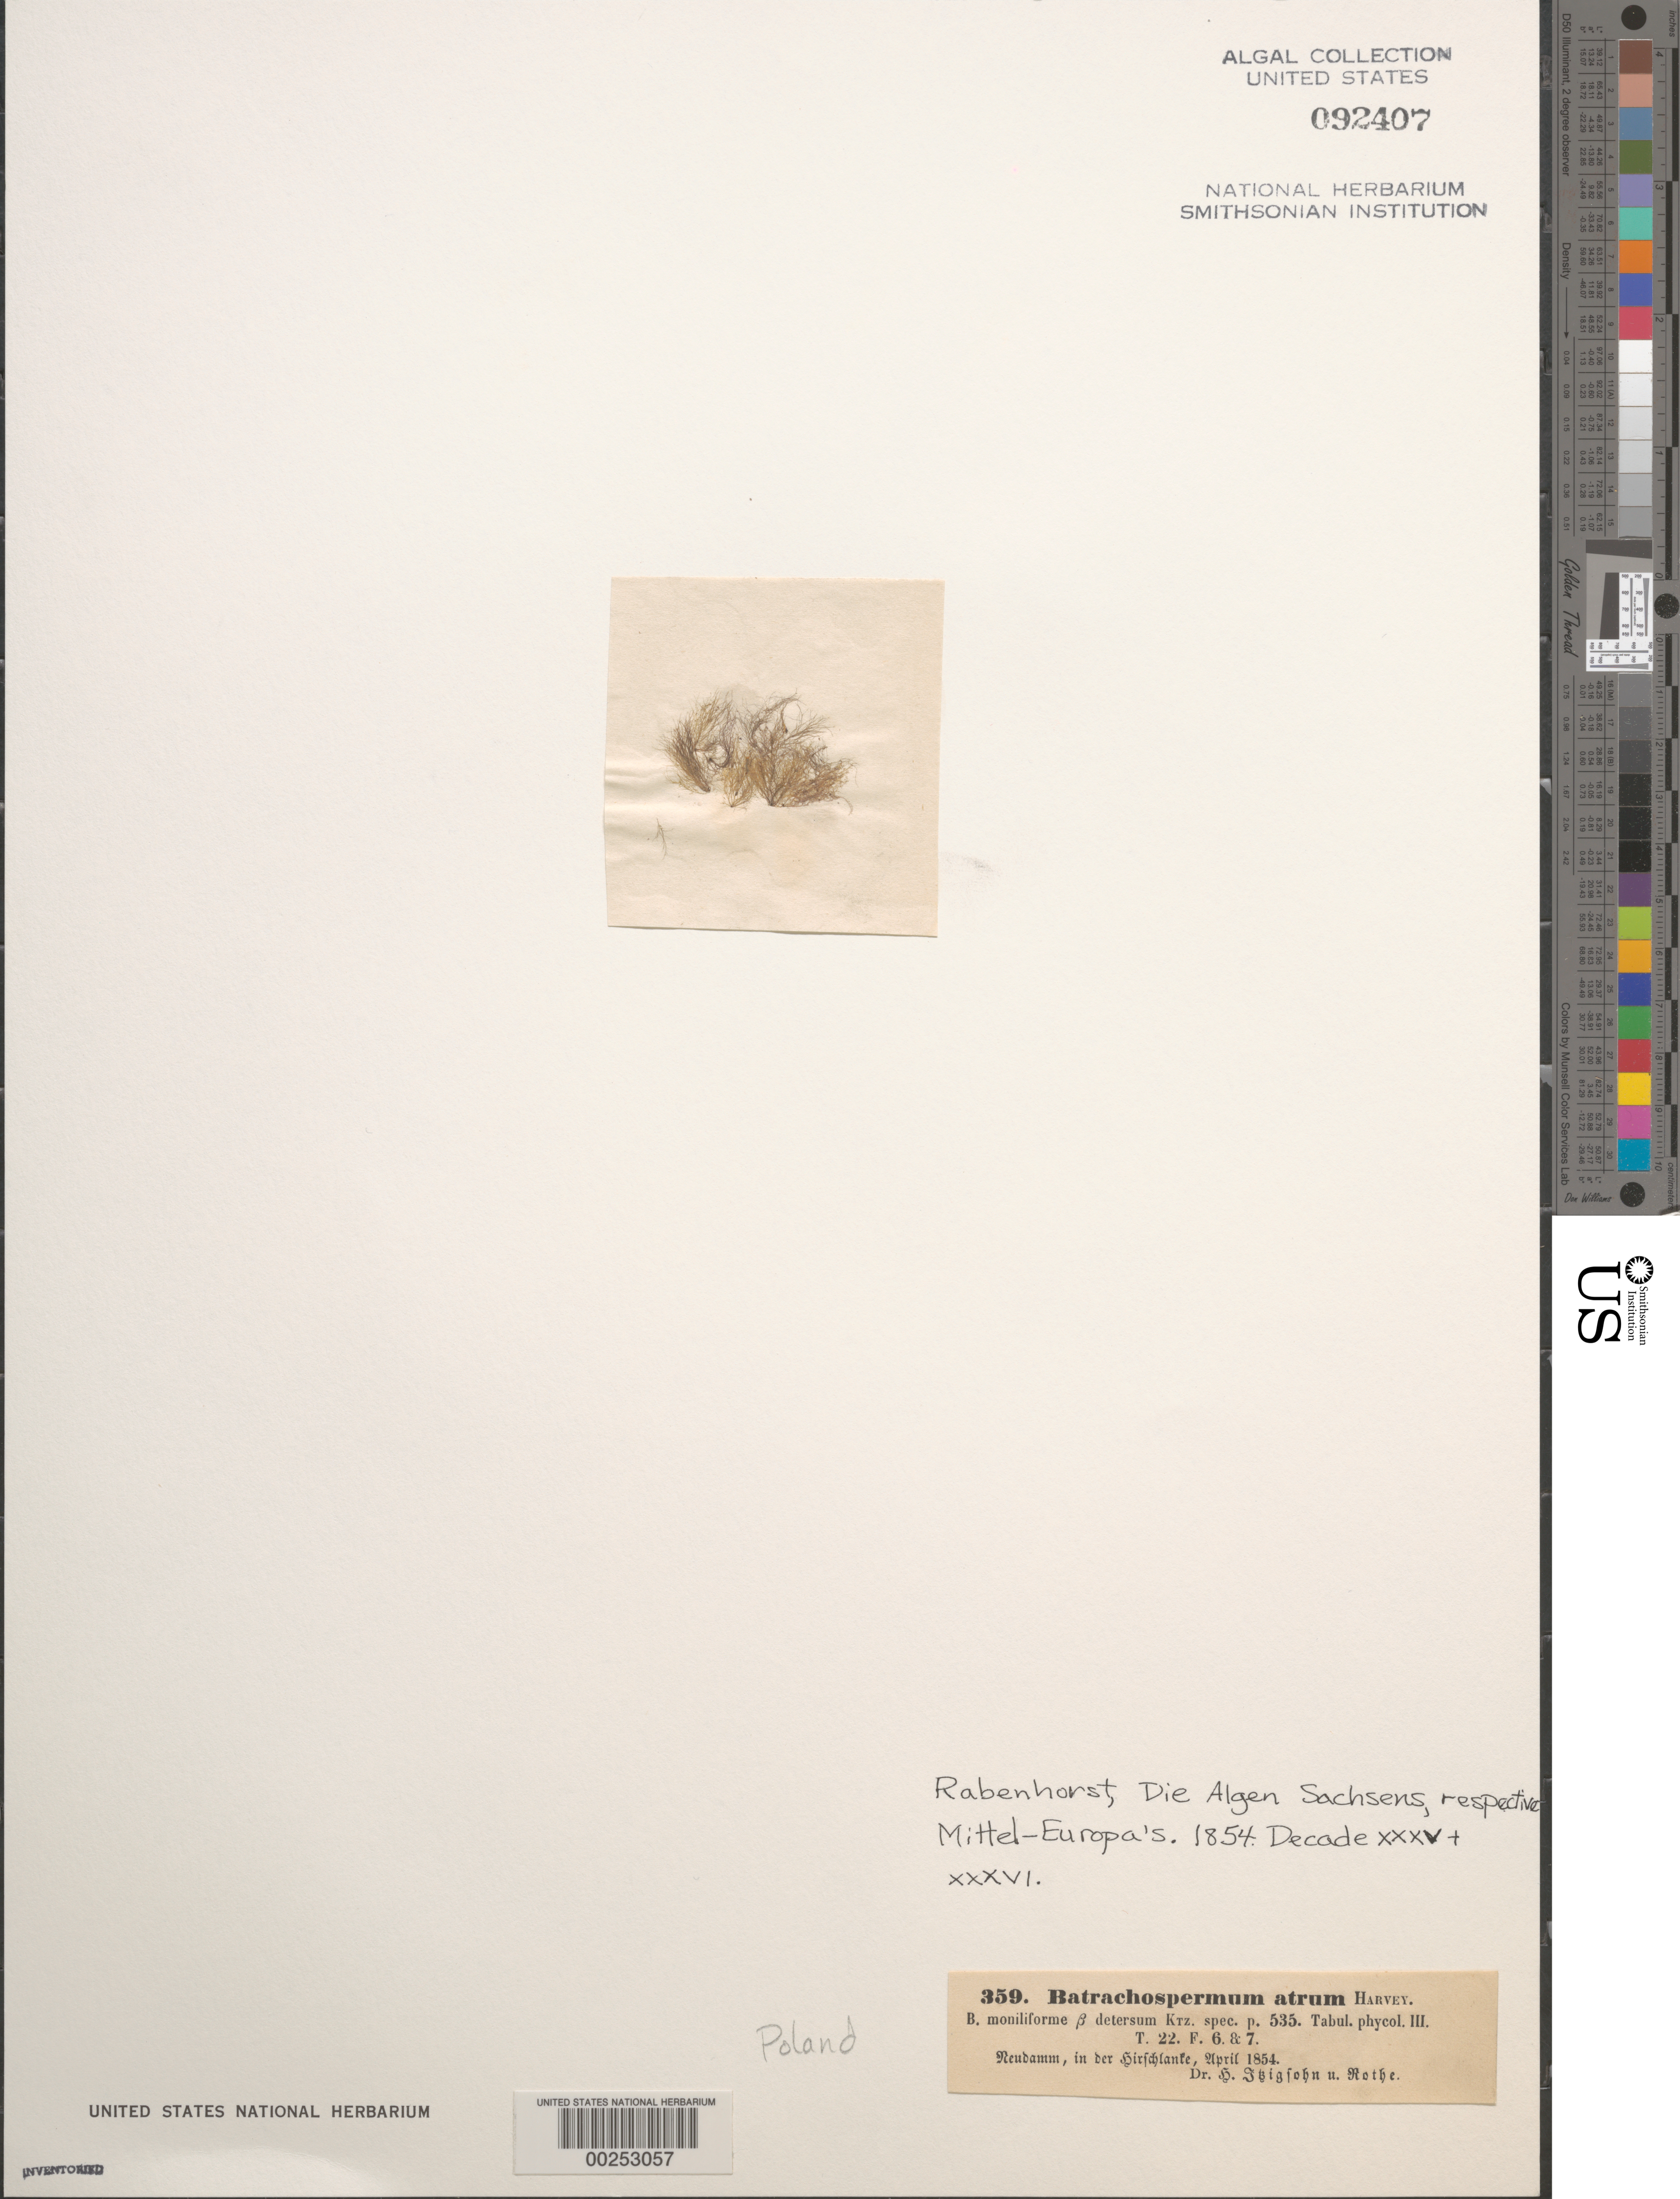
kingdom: Plantae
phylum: Rhodophyta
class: Florideophyceae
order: Batrachospermales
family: Batrachospermaceae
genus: Torularia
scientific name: Torularia atra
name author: (Hudson) M.J. Wynne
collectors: H. Itzigsohn & Rothe, --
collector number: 359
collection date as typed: Apr 1854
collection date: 1854-04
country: Germany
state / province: Sachsen-Anhalt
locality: Neudamm, hirschlanke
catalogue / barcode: US 92407